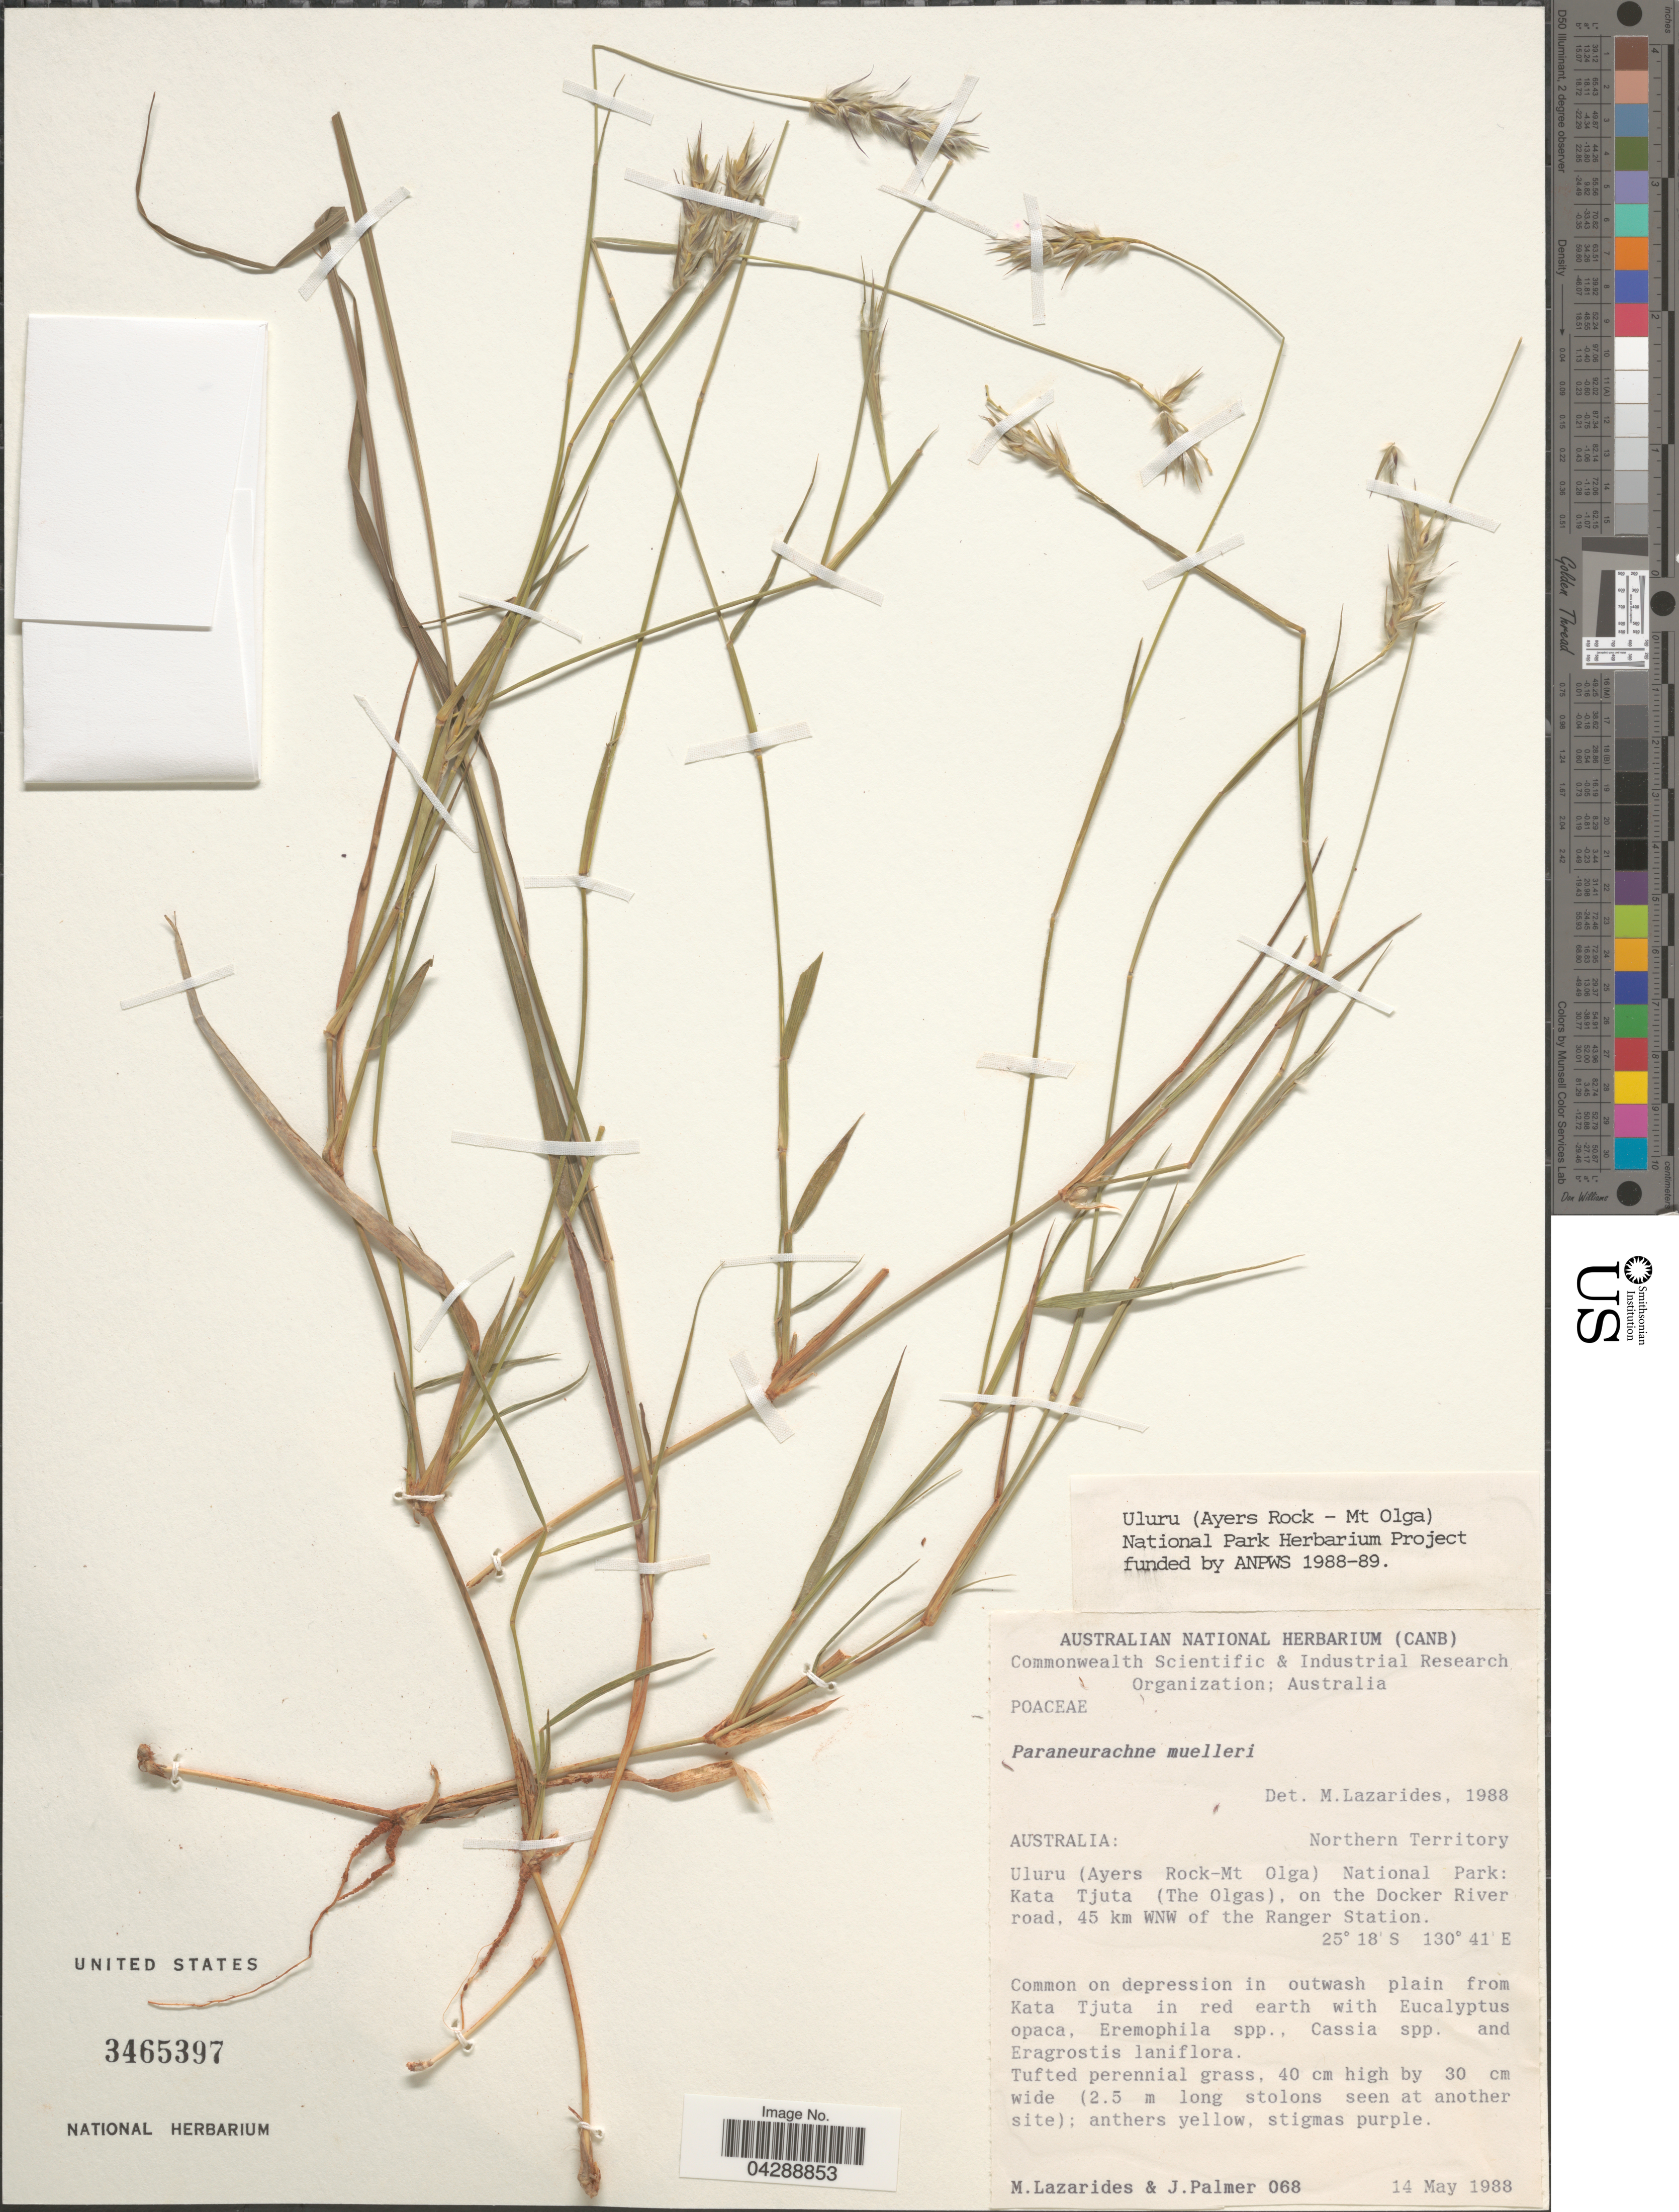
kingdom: Plantae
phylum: Tracheophyta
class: Liliopsida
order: Poales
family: Poaceae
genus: Paraneurachne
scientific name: Paraneurachne muelleri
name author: (Hack.) S.T. Blake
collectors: M. Lazarides & J. Palmer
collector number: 068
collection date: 1988-05-14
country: Australia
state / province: Northern Territory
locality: Uluru (Ayers Rock-Mt Olga) National Park: Kata Tjuta (The Olgas), on the Docker River road, 45 km WNW of the Ranger Station. Common on depression in outwash plain from Kata Tjuta in red earth.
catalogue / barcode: US 3465397